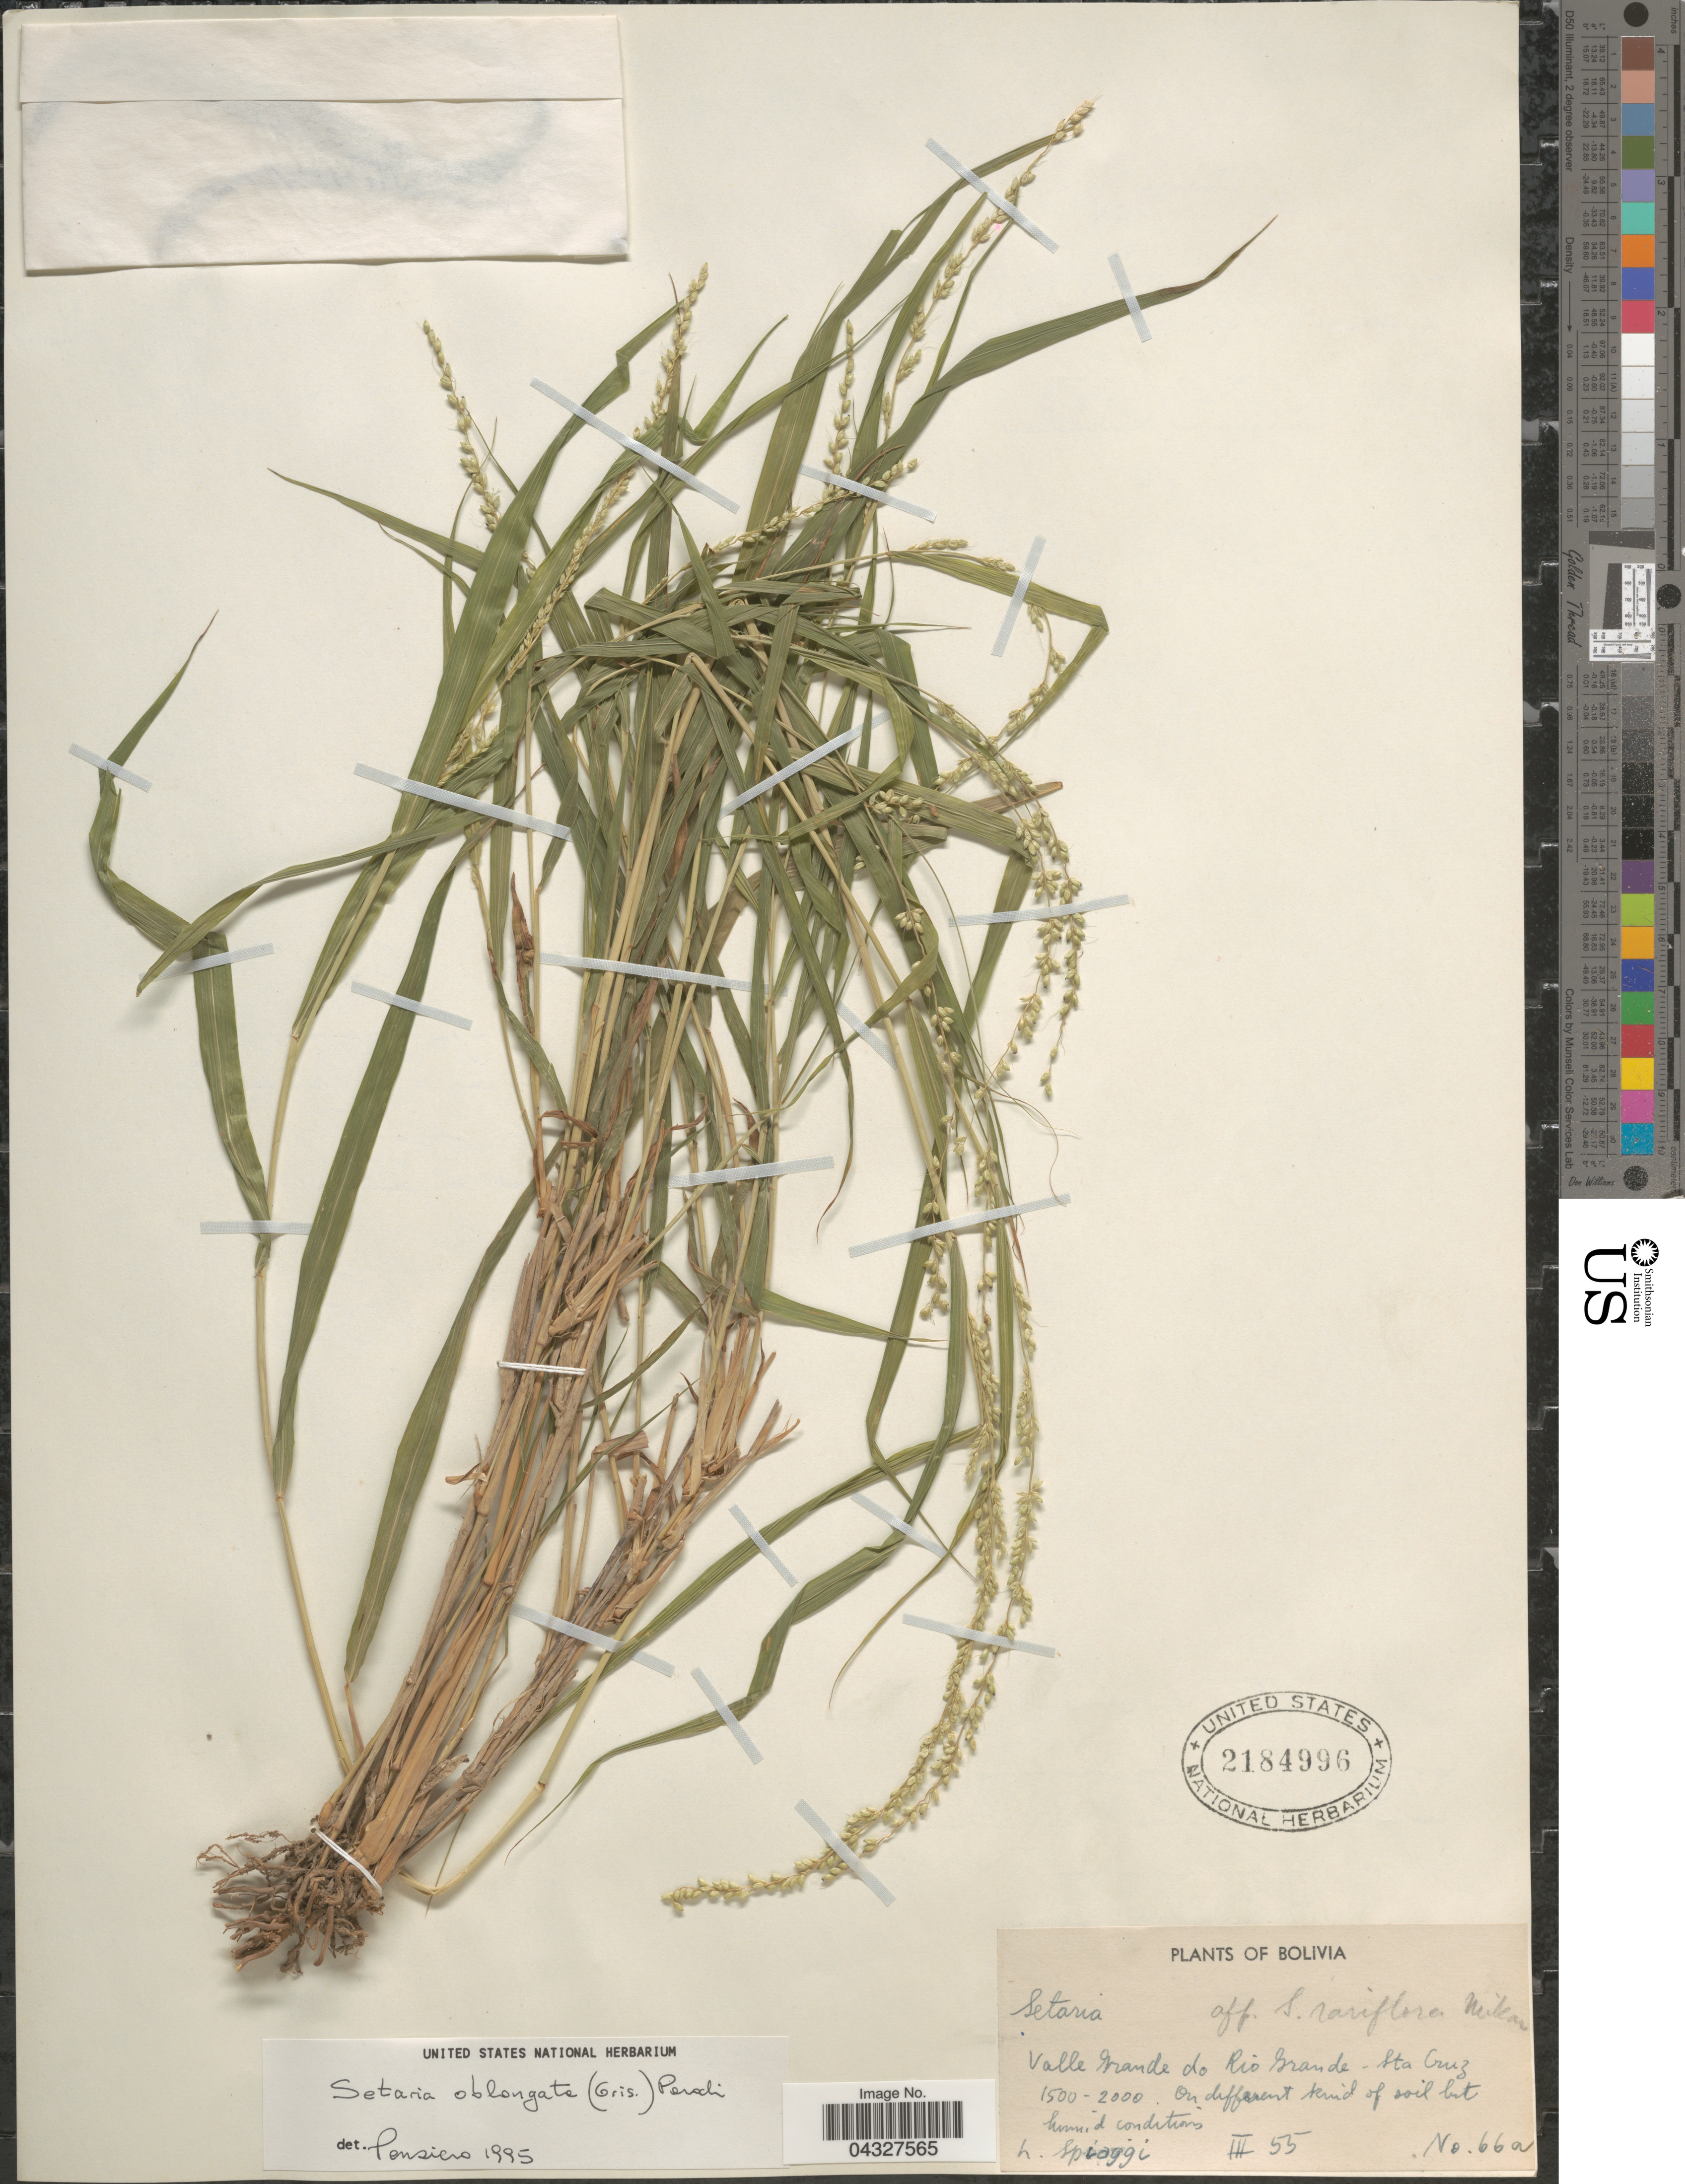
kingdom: Plantae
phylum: Tracheophyta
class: Liliopsida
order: Poales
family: Poaceae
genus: Setaria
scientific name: Setaria oblongata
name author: (Griseb.) Parodi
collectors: L. Spiaggi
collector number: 66a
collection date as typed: Transcribed d/m/y: /3/55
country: Bolivia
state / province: Santa Cruz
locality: Valle Grande do Rio Grande - Sta Cruz. On different kind of soil but humid conditions.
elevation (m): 1500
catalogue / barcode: US 2184996